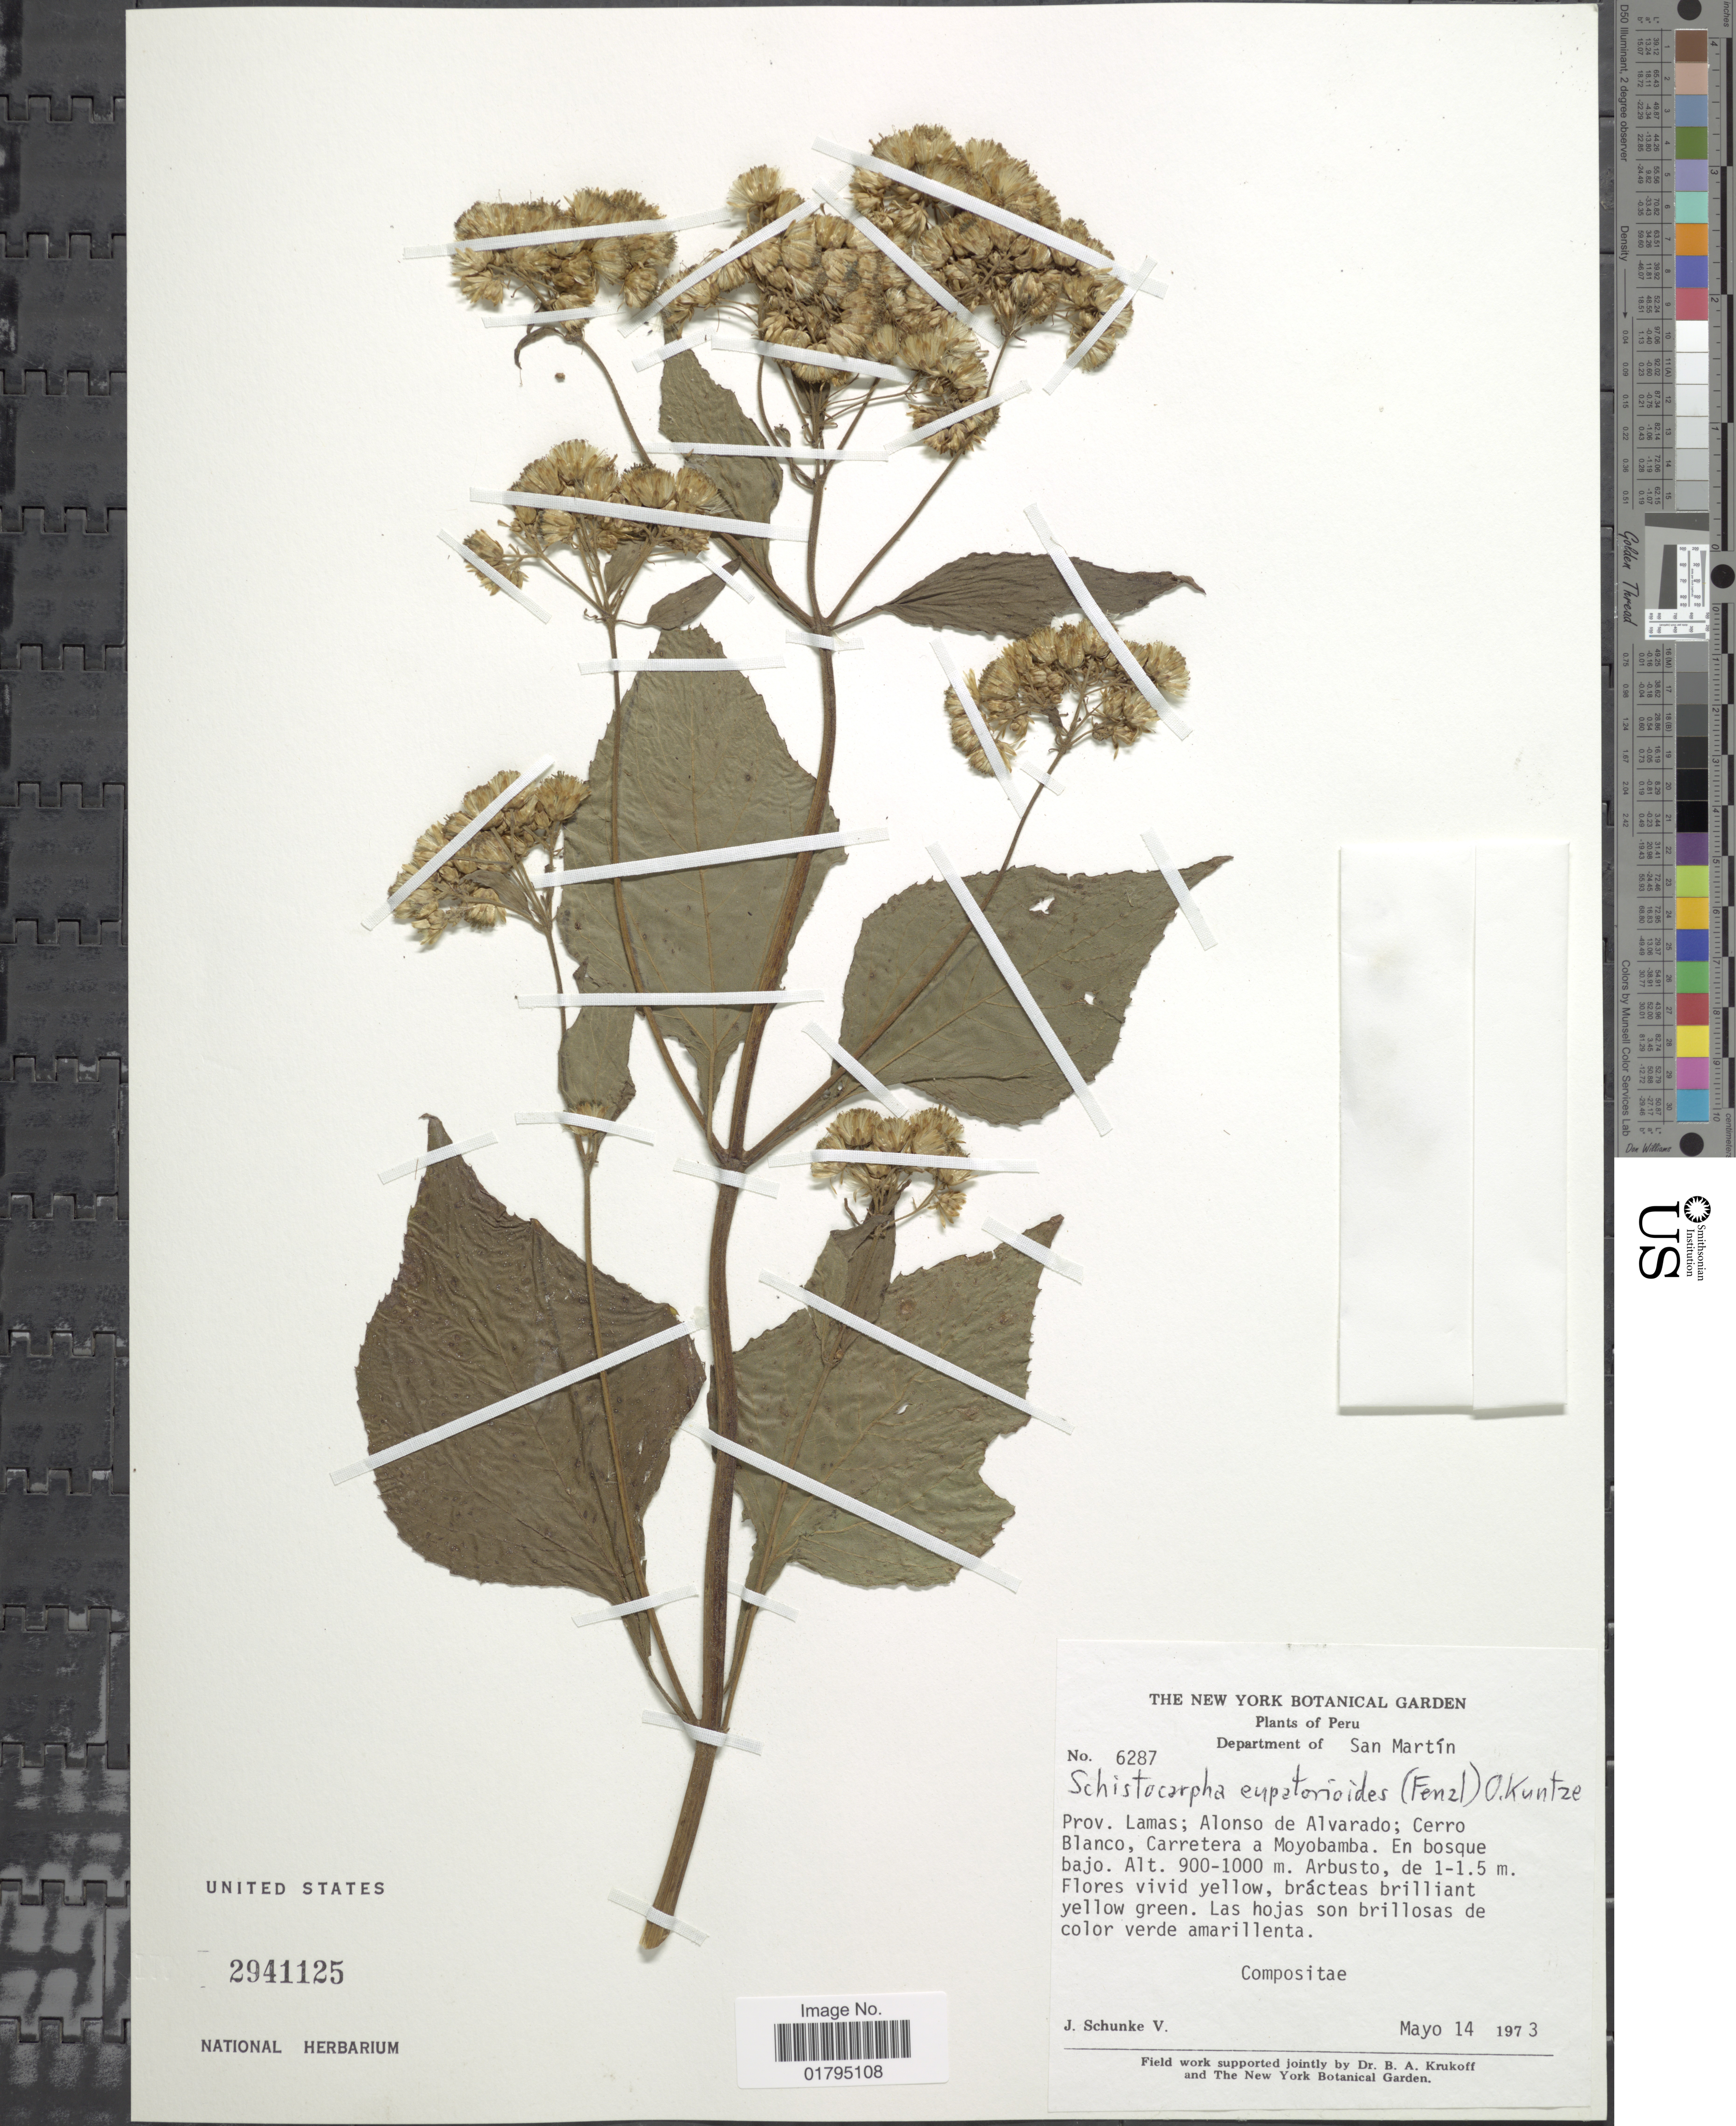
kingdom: Plantae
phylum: Tracheophyta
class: Magnoliopsida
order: Asterales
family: Asteraceae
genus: Schistocarpha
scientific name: Schistocarpha eupatorioides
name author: (Fenzl) Kuntze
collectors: J. Schunke Vigo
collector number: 6287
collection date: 1973-05-14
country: Peru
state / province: San Martín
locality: Peru, Department of San Martin, Prov. Lamas; Alonso de Alvarado; Cerro Blanco, Carretera a Moyobamba.En boque bajo.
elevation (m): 900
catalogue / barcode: US 2941125